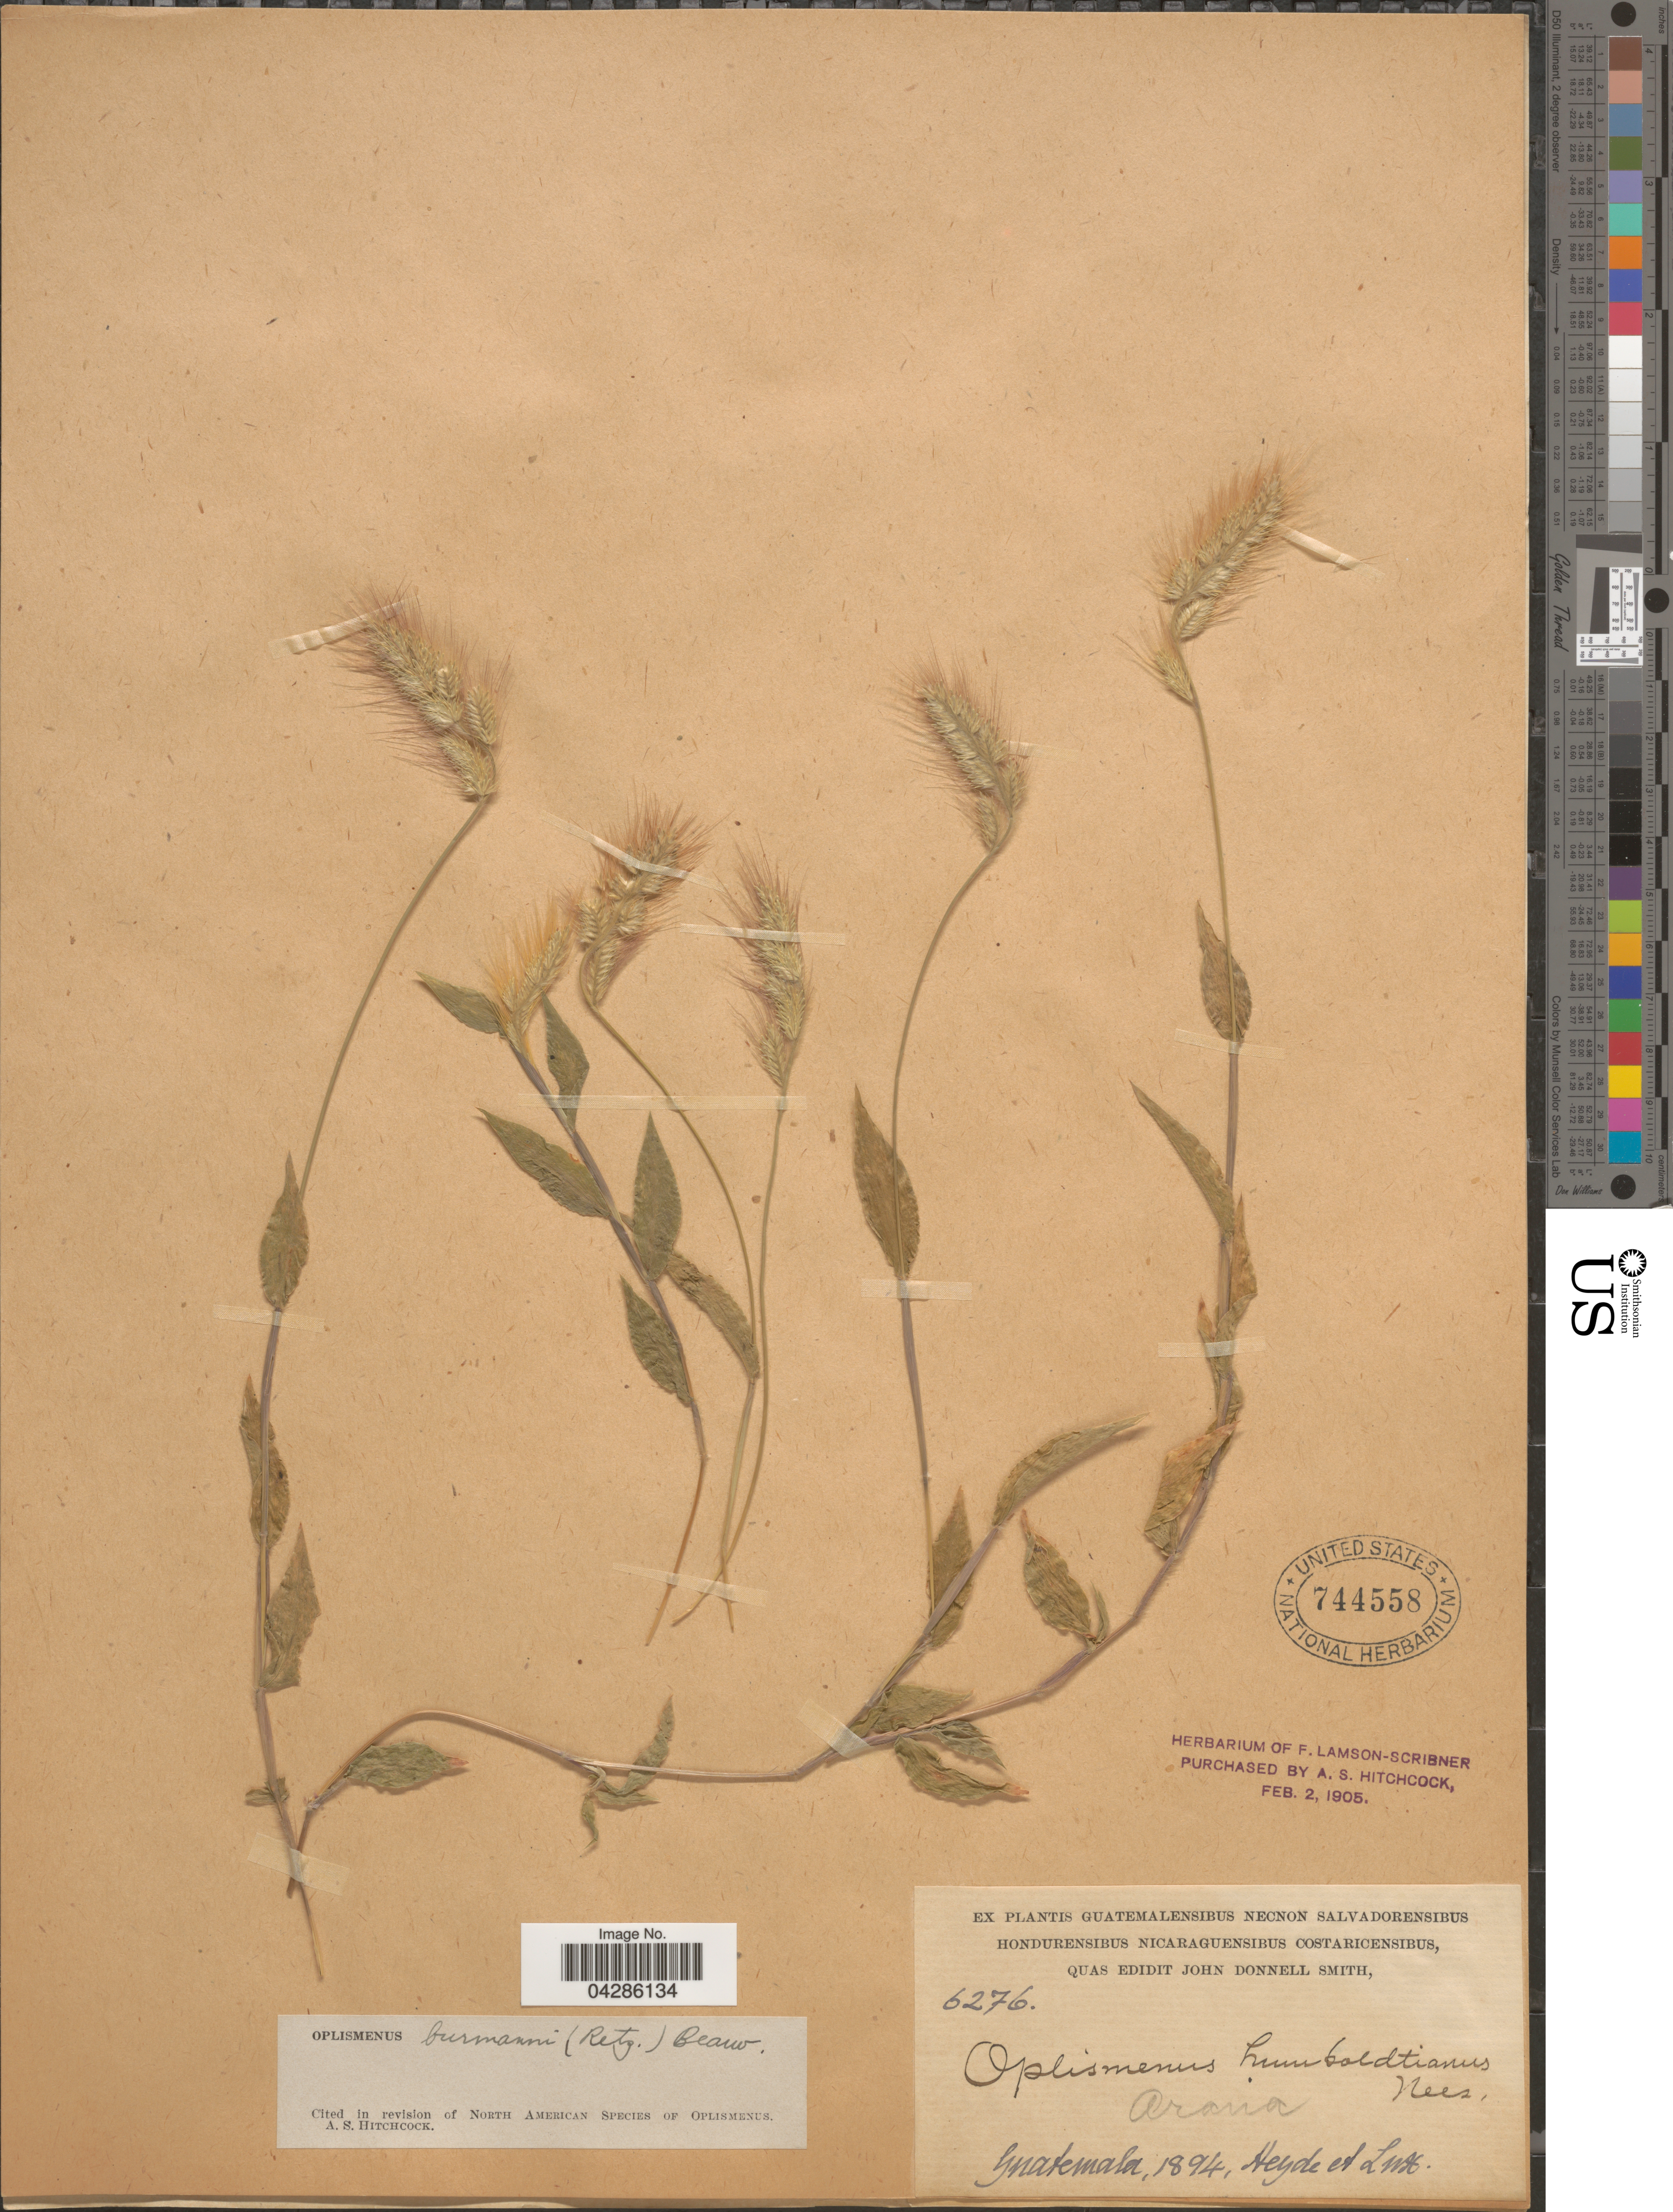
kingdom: Plantae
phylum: Tracheophyta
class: Liliopsida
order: Poales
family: Poaceae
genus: Oplismenus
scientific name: Oplismenus burmannii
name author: (Retz.) P. Beauv.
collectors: Heyde & Lux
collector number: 6276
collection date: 1894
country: Guatemala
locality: Arana [unsure placement]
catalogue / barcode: US 744558